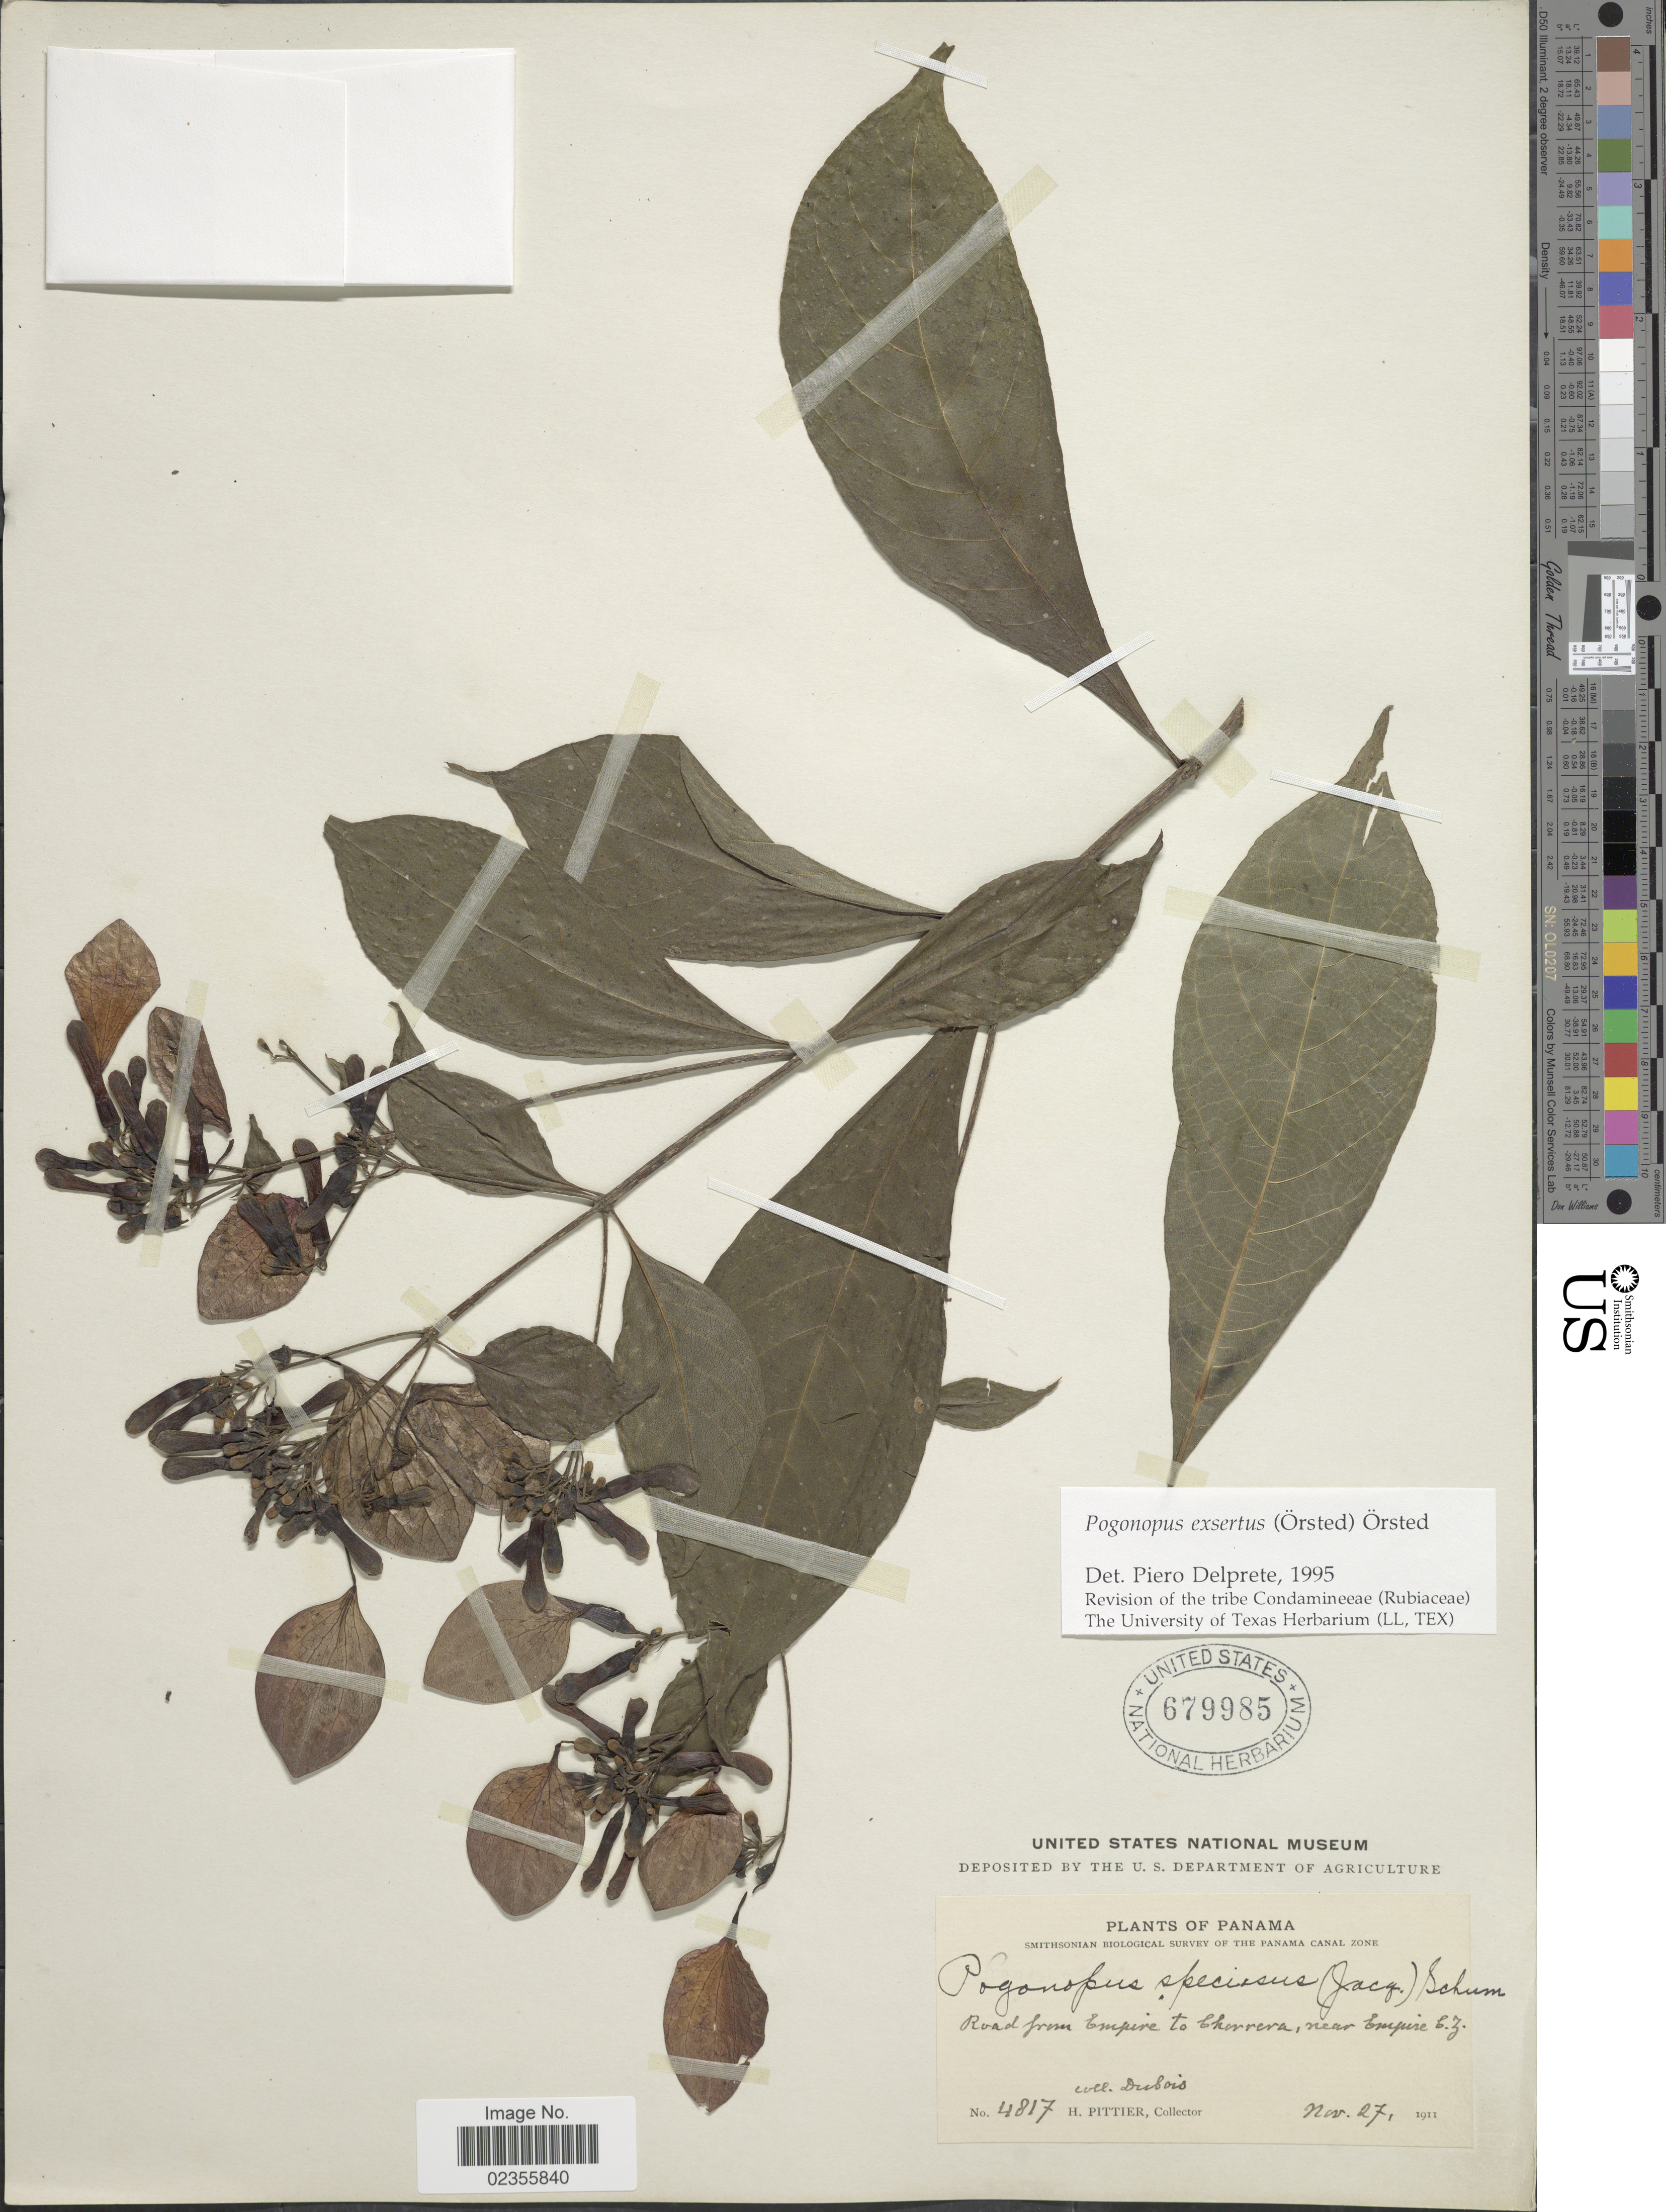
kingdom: Plantae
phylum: Tracheophyta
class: Magnoliopsida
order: Gentianales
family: Rubiaceae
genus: Pogonopus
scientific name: Pogonopus exsertus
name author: (Oerst.) Oerst.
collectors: -. Dubois & H. F. Pittier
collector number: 4817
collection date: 1911-11-27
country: Panama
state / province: Colón / Panamá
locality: Panama Canal Zone, road from Empire to Chorrera, near Empire C.Z.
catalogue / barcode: US 679985